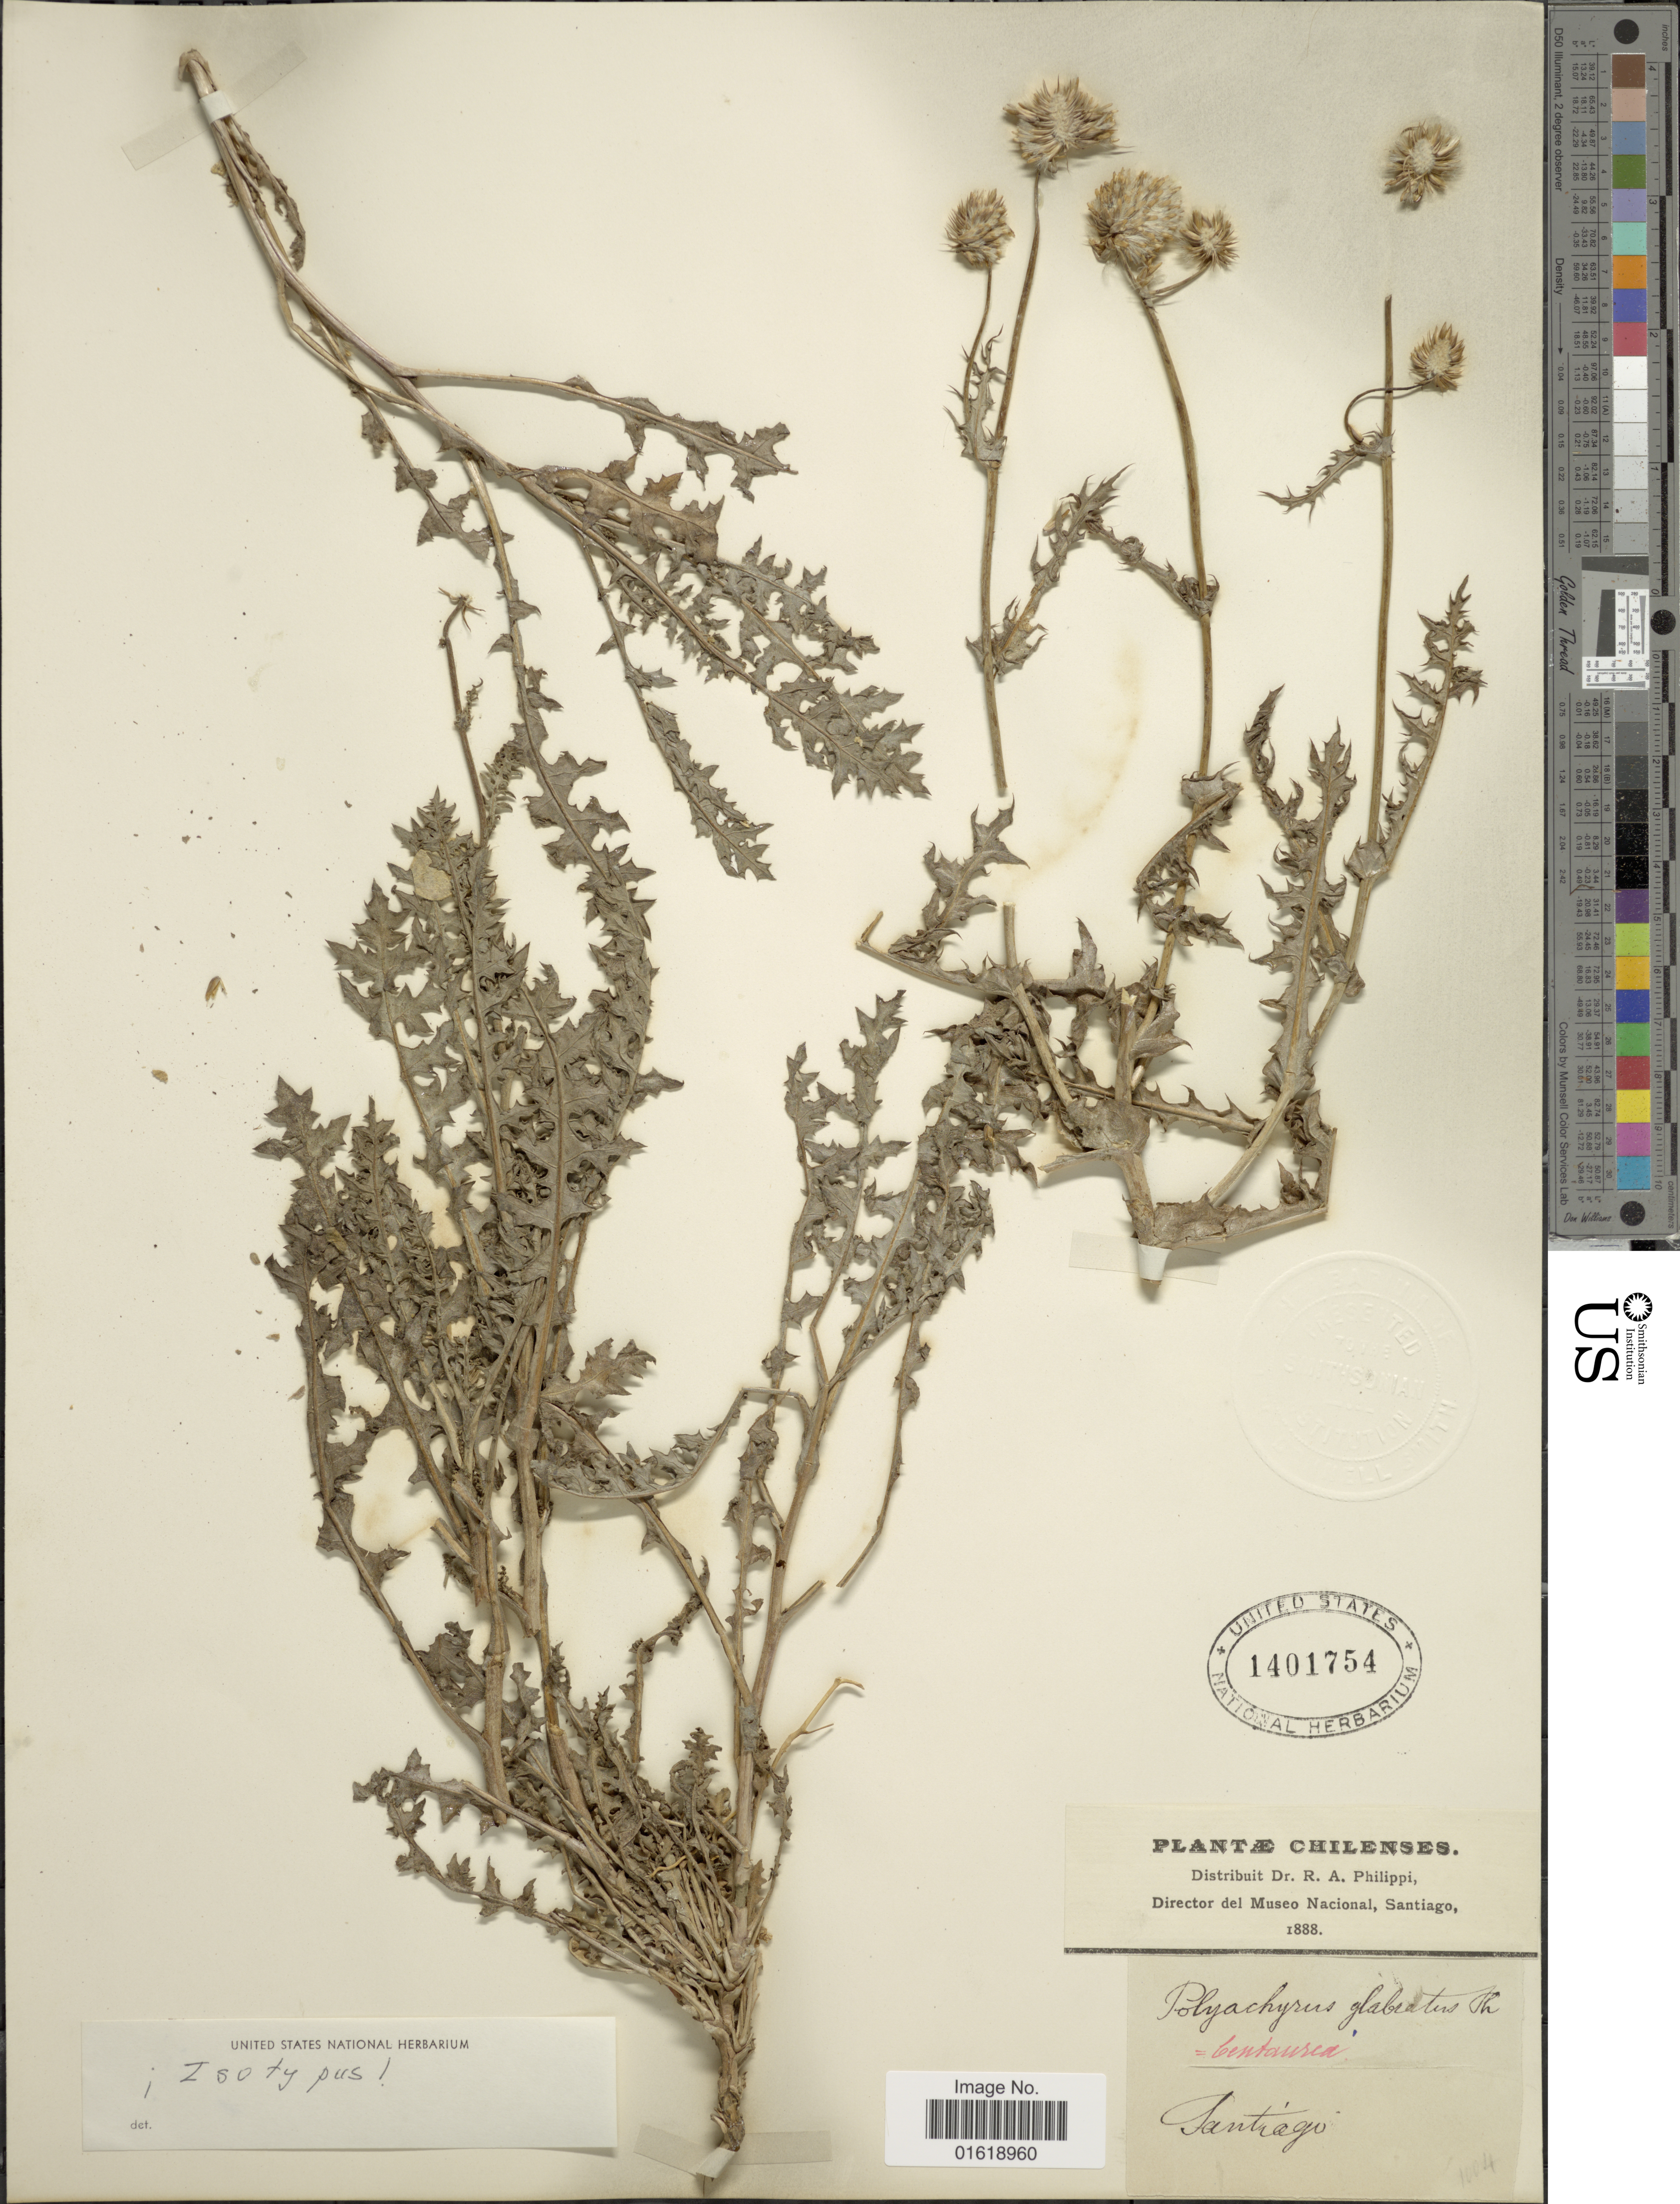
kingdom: Plantae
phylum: Tracheophyta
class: Magnoliopsida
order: Asterales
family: Asteraceae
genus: Polyachyrus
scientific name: Polyachyrus glabratus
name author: Phil.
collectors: R. A. Philippi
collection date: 1888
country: Chile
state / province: Región Metropolitana (RM)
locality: Santiago.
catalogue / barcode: US 1401754